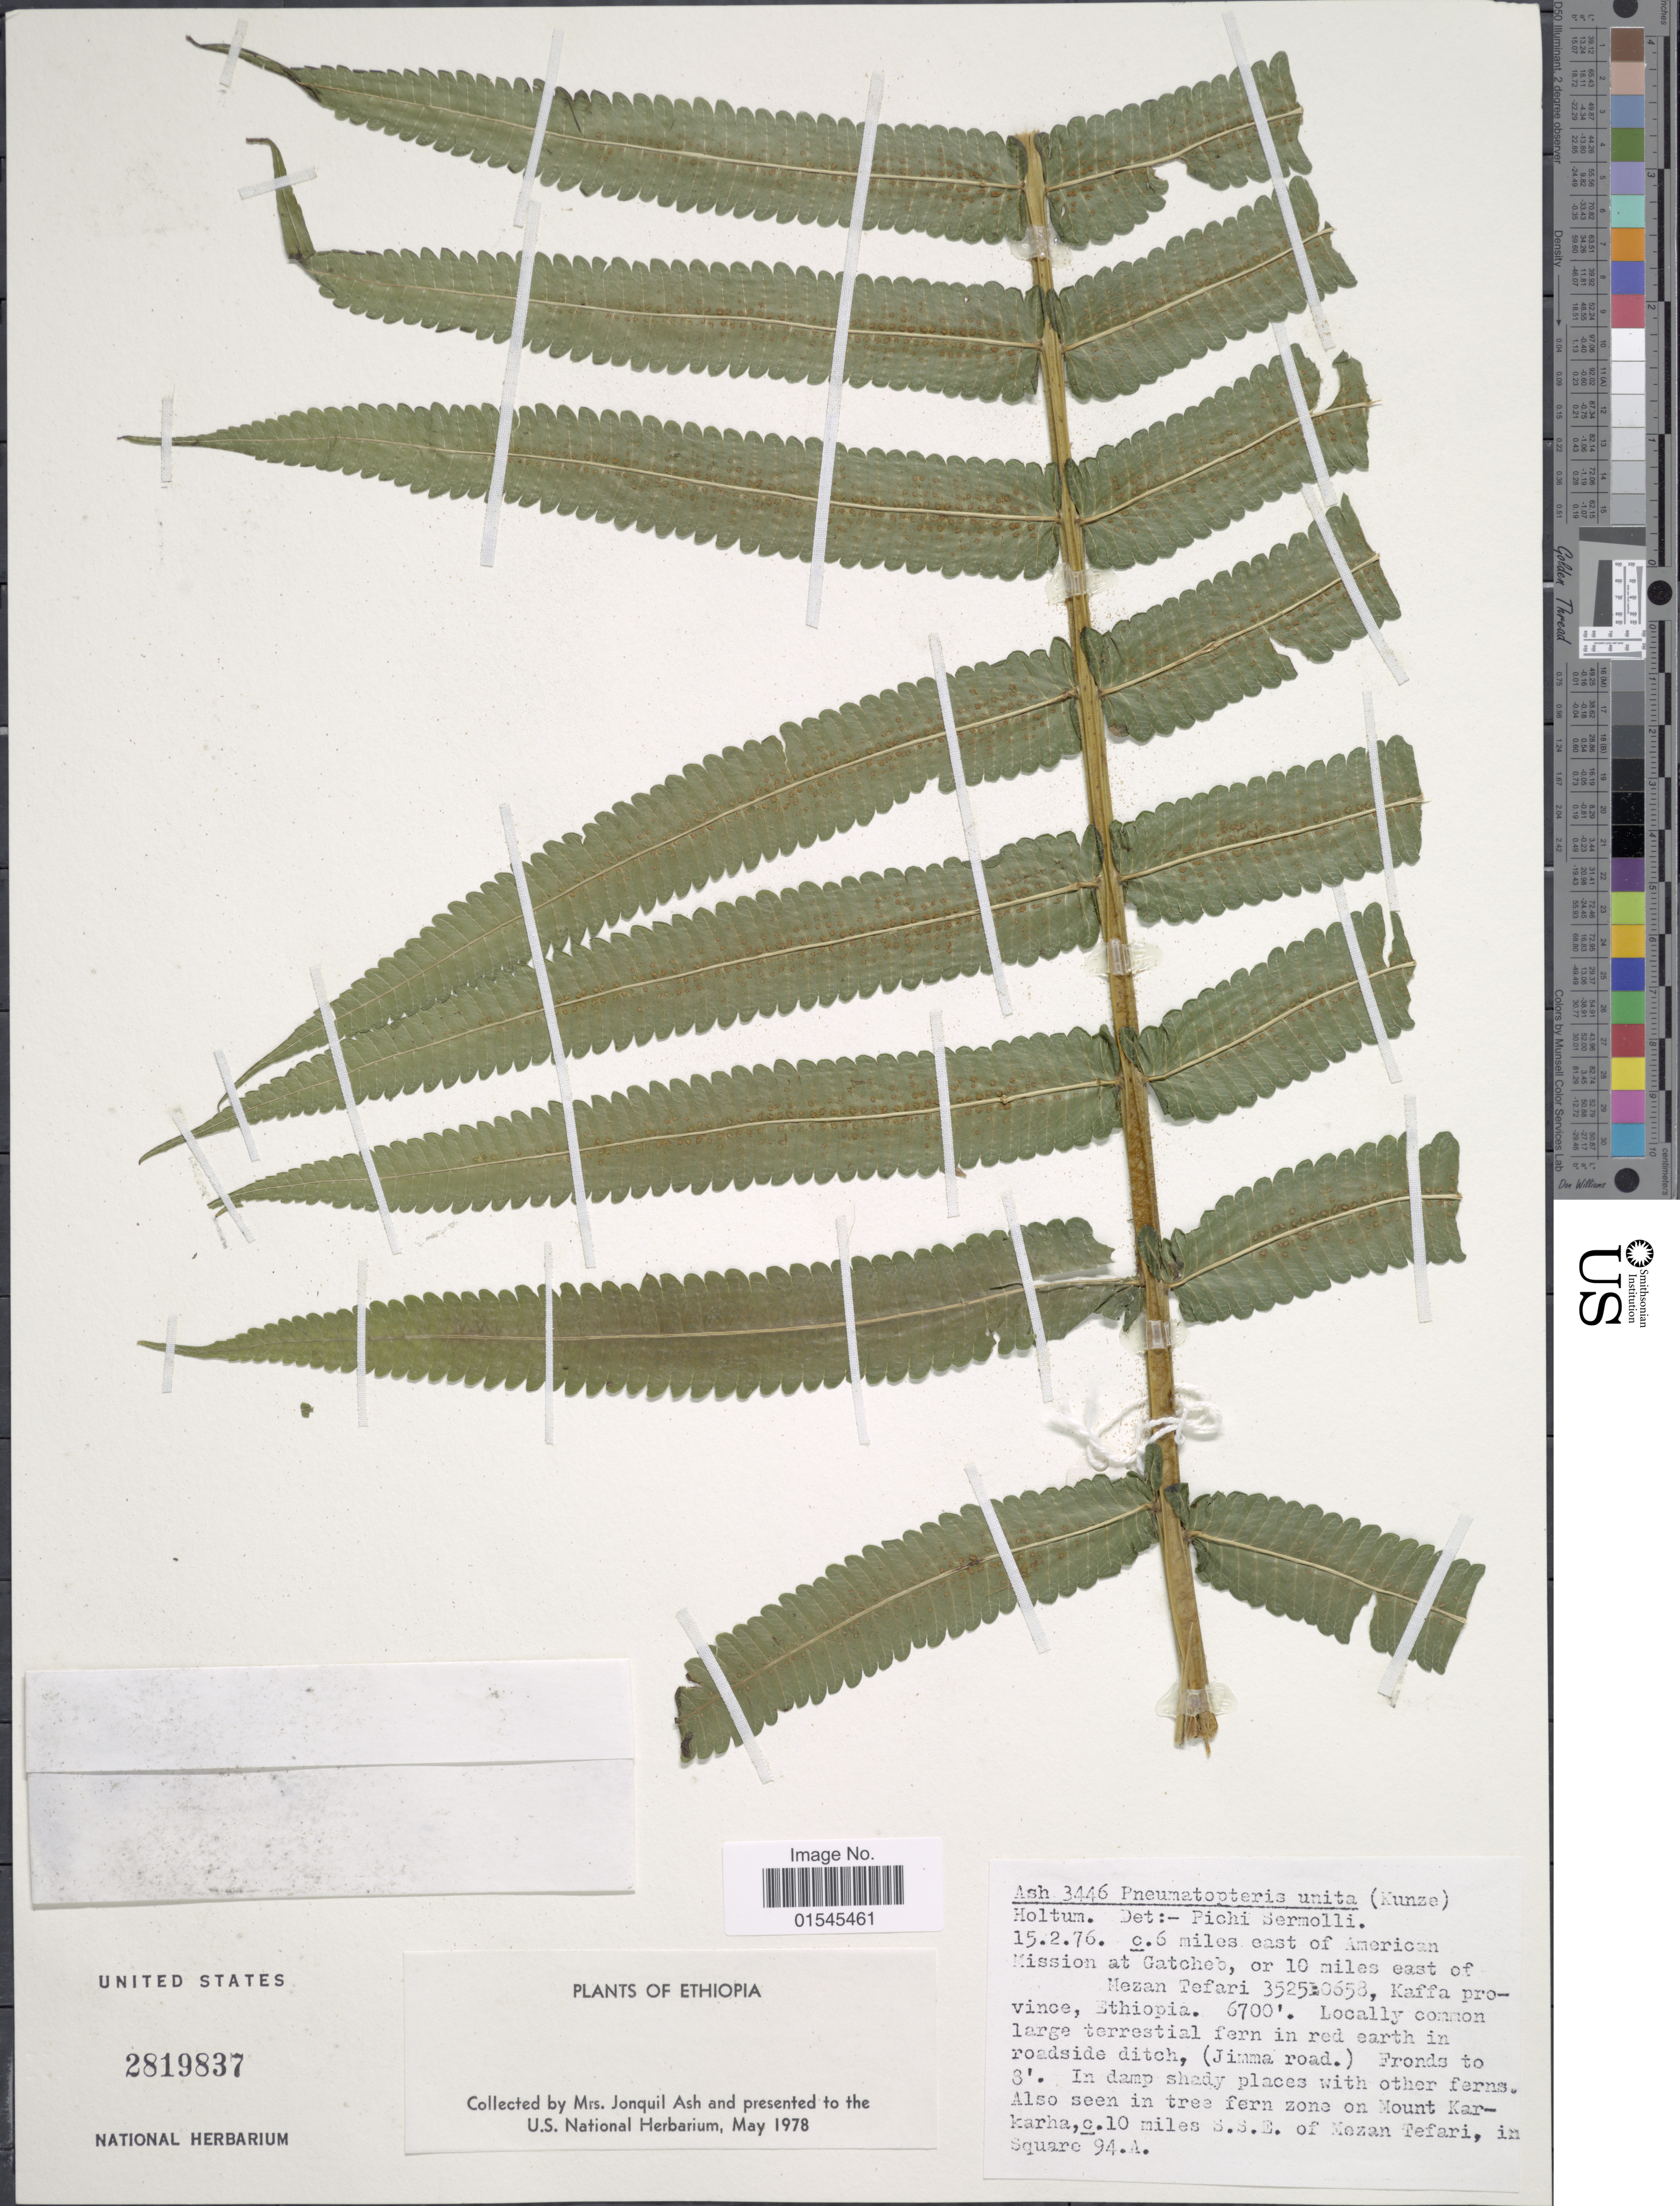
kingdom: Plantae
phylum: Tracheophyta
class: Polypodiopsida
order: Polypodiales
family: Thelypteridaceae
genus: Sphaerostephanos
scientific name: Sphaerostephanos unitus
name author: (L.) Holttum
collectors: J. Ash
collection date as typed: Transcribed d/m/y: 15/2/76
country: Ethiopia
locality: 6 miles east of American Mision at Gatcheb, or 10 miles east of Mezan Tefari 3525: 0658, Kaffa province, Ethiopia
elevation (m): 2042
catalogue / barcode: US 2819837